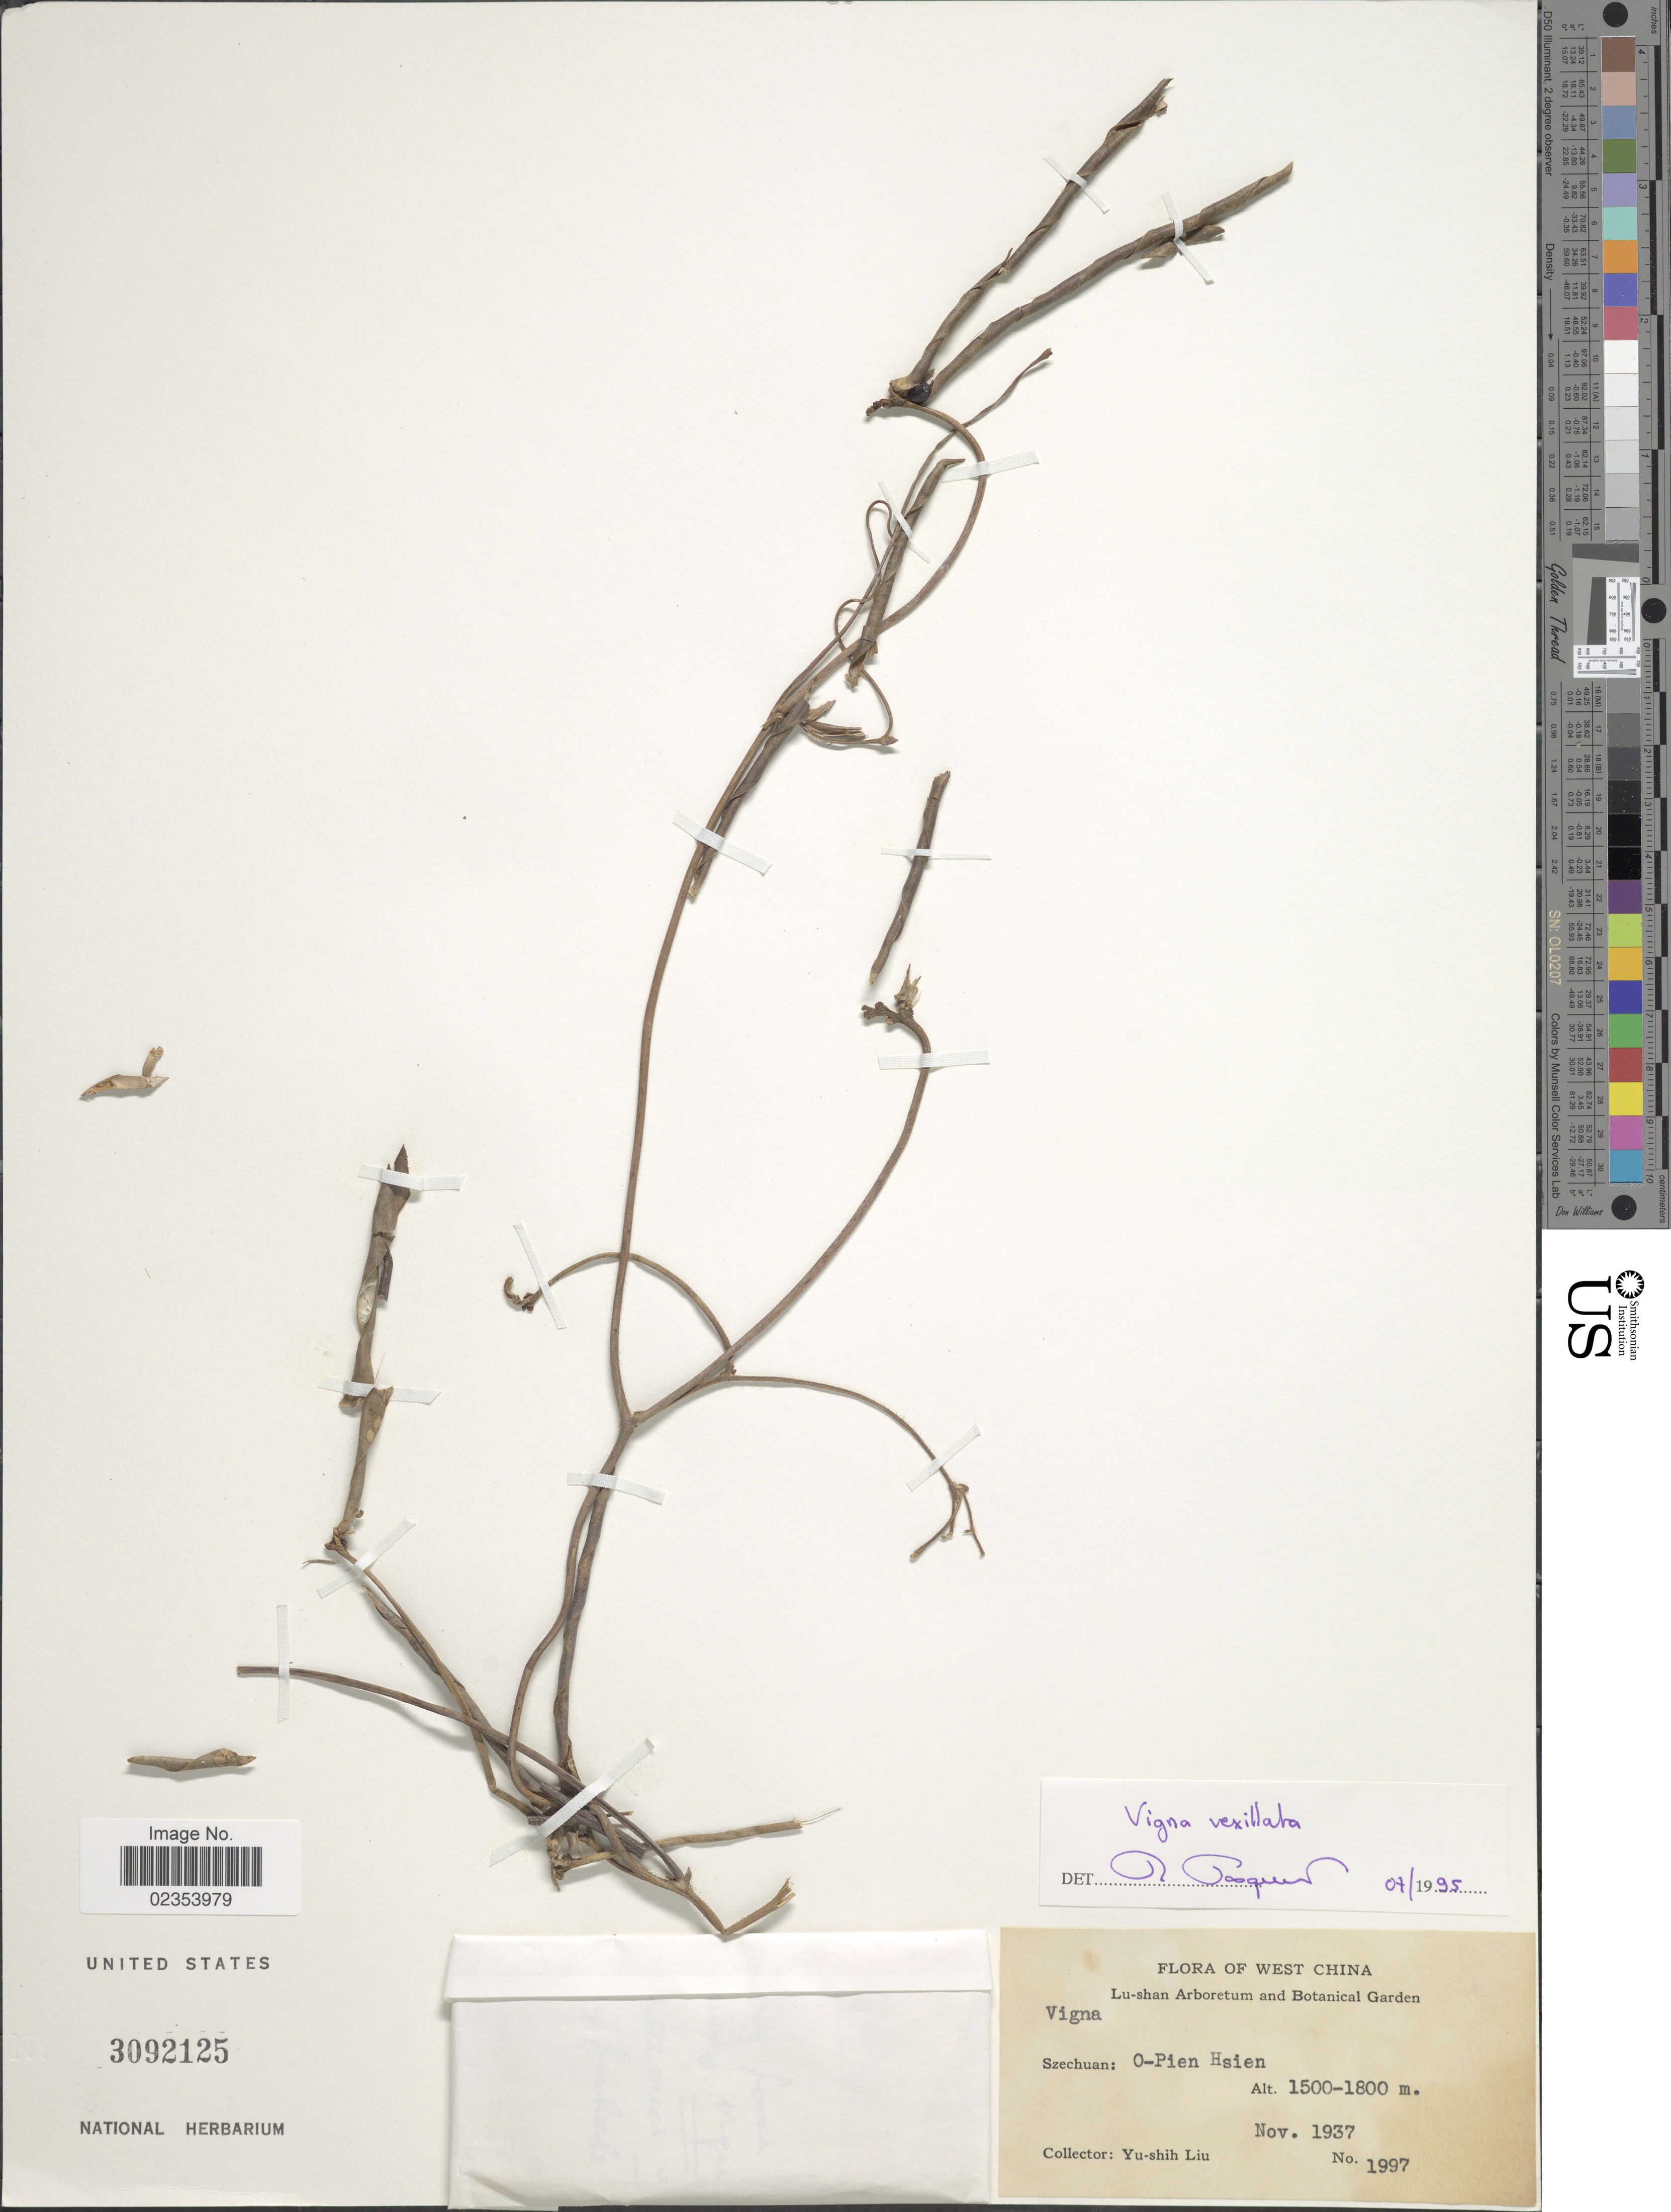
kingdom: Plantae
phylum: Tracheophyta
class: Magnoliopsida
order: Fabales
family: Fabaceae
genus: Vigna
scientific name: Vigna vexillata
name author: (L.) A. Rich.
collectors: Y.-S. Liu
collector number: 1997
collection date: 1937-11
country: China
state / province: Sichuan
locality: West China. Szechuan: O-Pien Hsien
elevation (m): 1500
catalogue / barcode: US 3092125